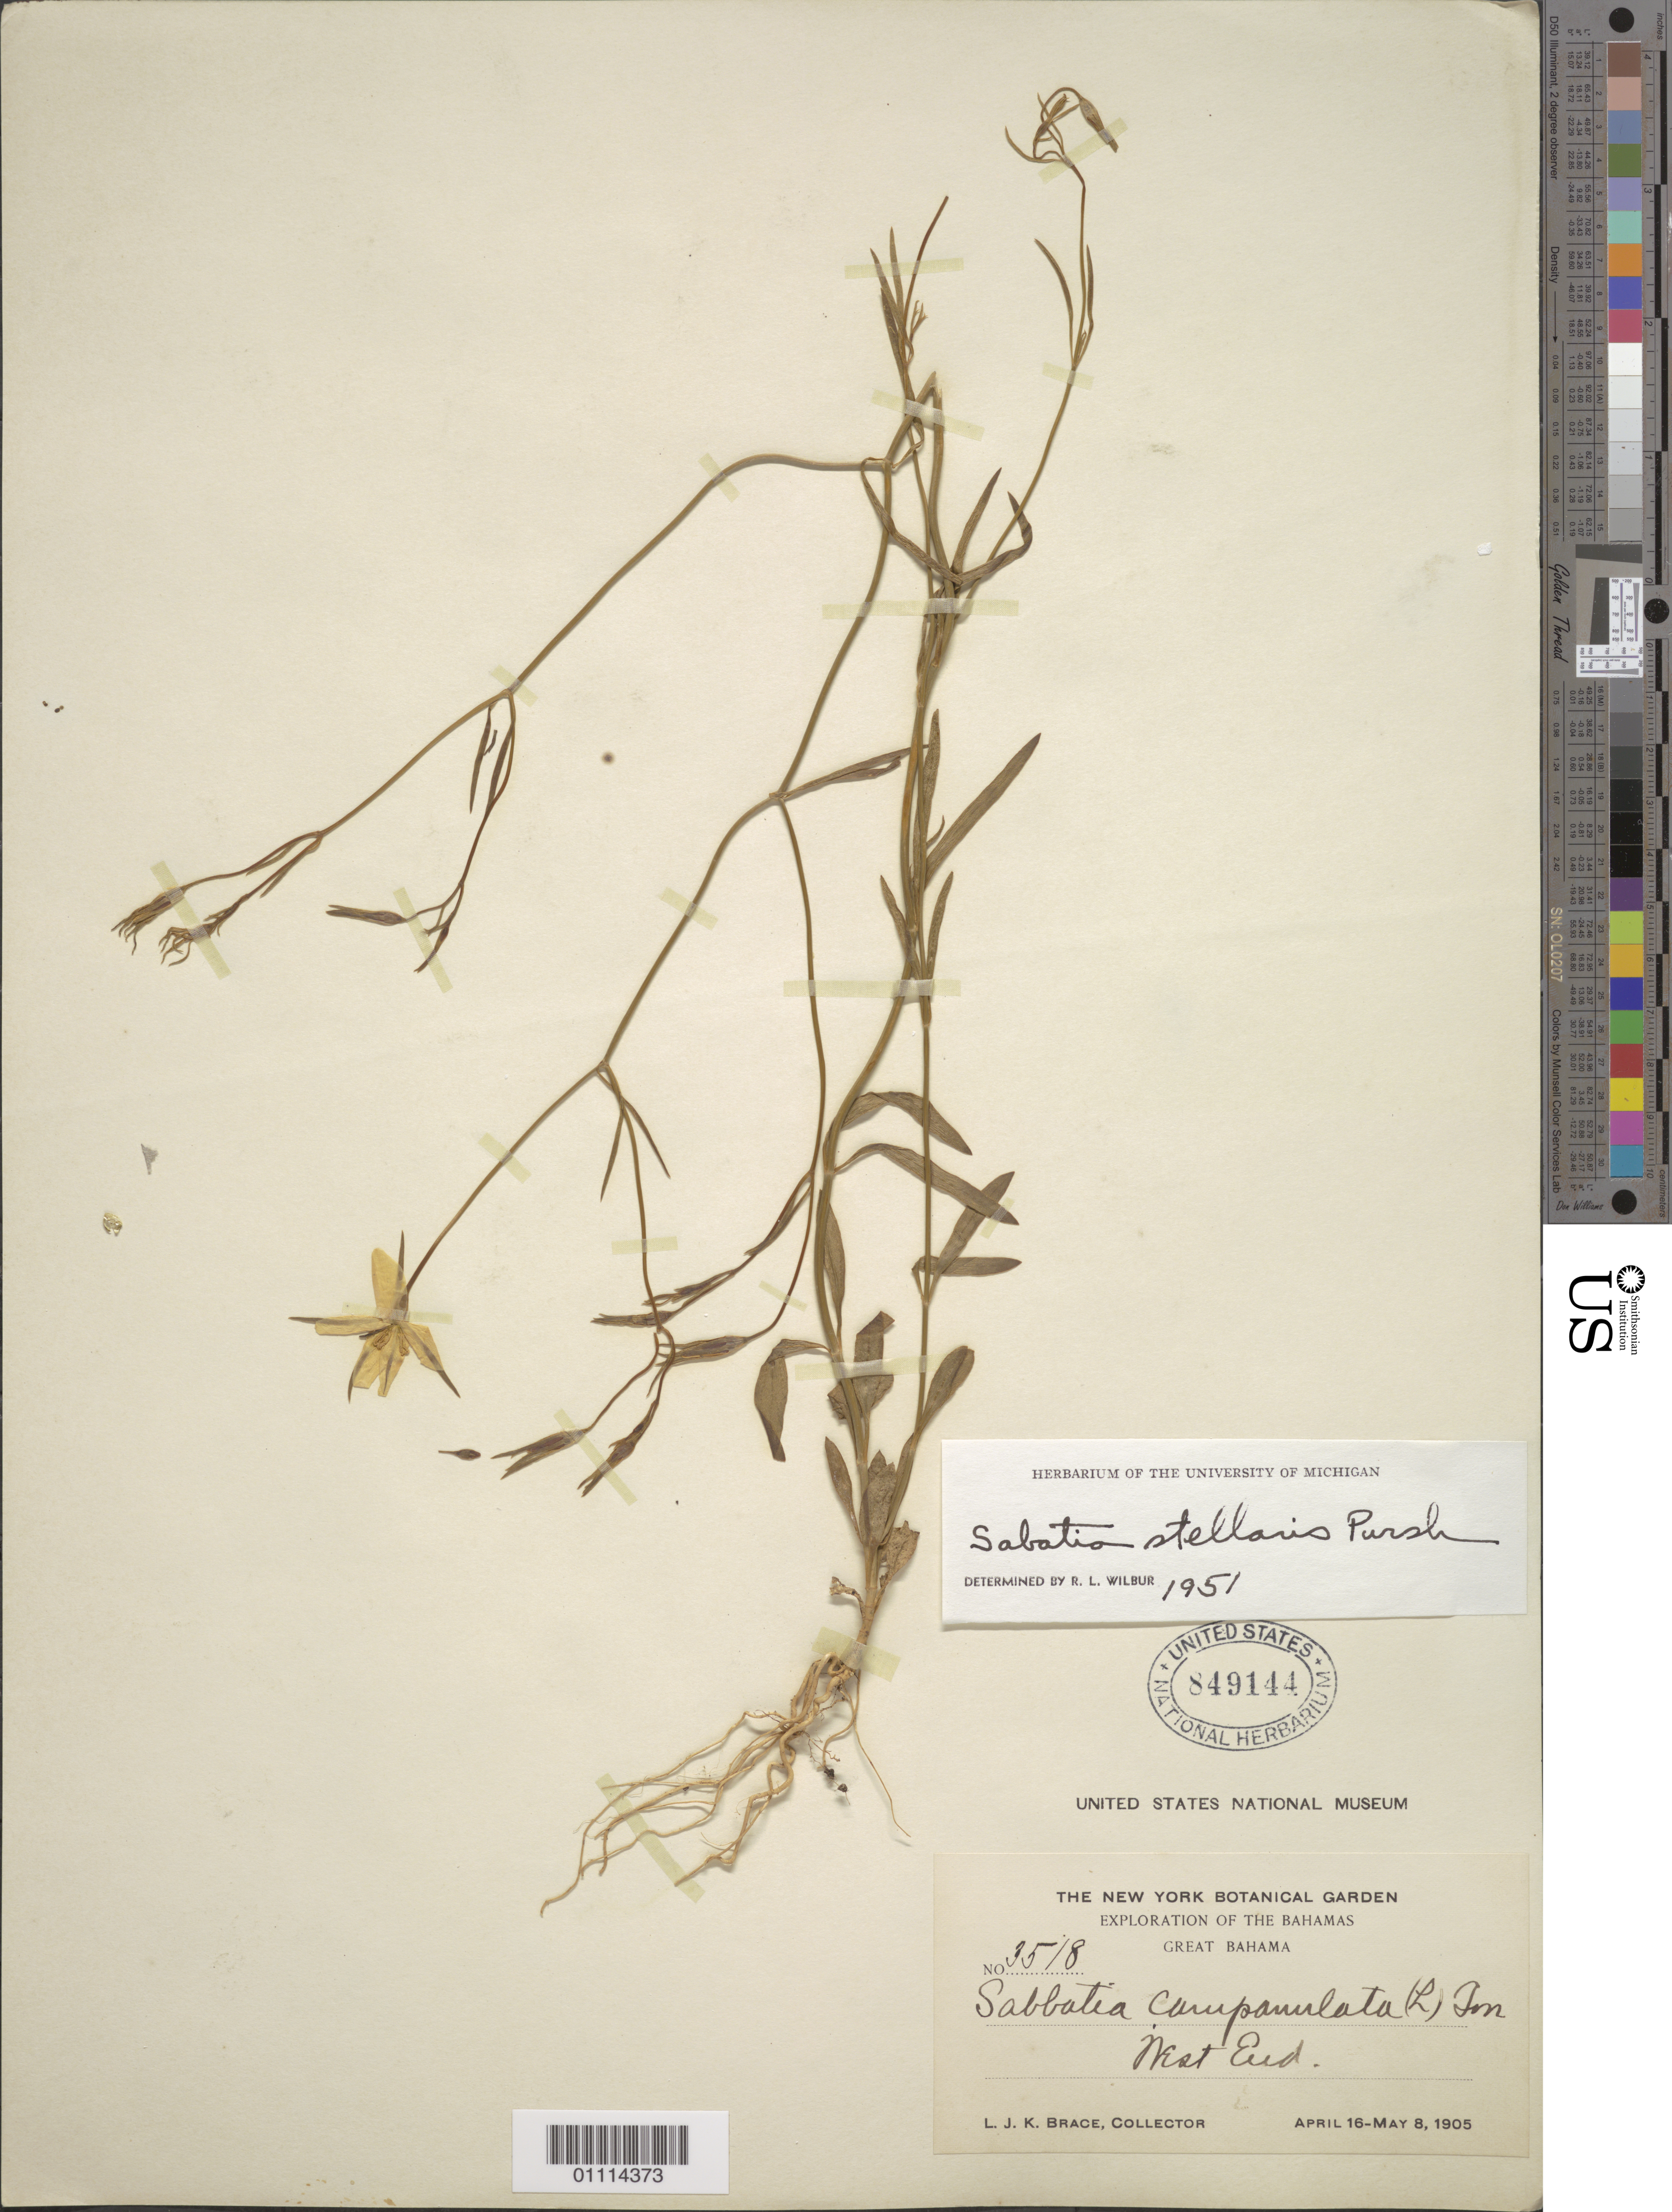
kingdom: Plantae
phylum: Tracheophyta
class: Magnoliopsida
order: Gentianales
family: Gentianaceae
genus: Sabatia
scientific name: Sabatia stellaris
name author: Pursh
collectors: L. J. K. Brace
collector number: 3518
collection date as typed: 16 Apr 1905 to 08 May 1905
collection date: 1905-04-16/1905-05-08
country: Bahamas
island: Great Bahama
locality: West End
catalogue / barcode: US 849144